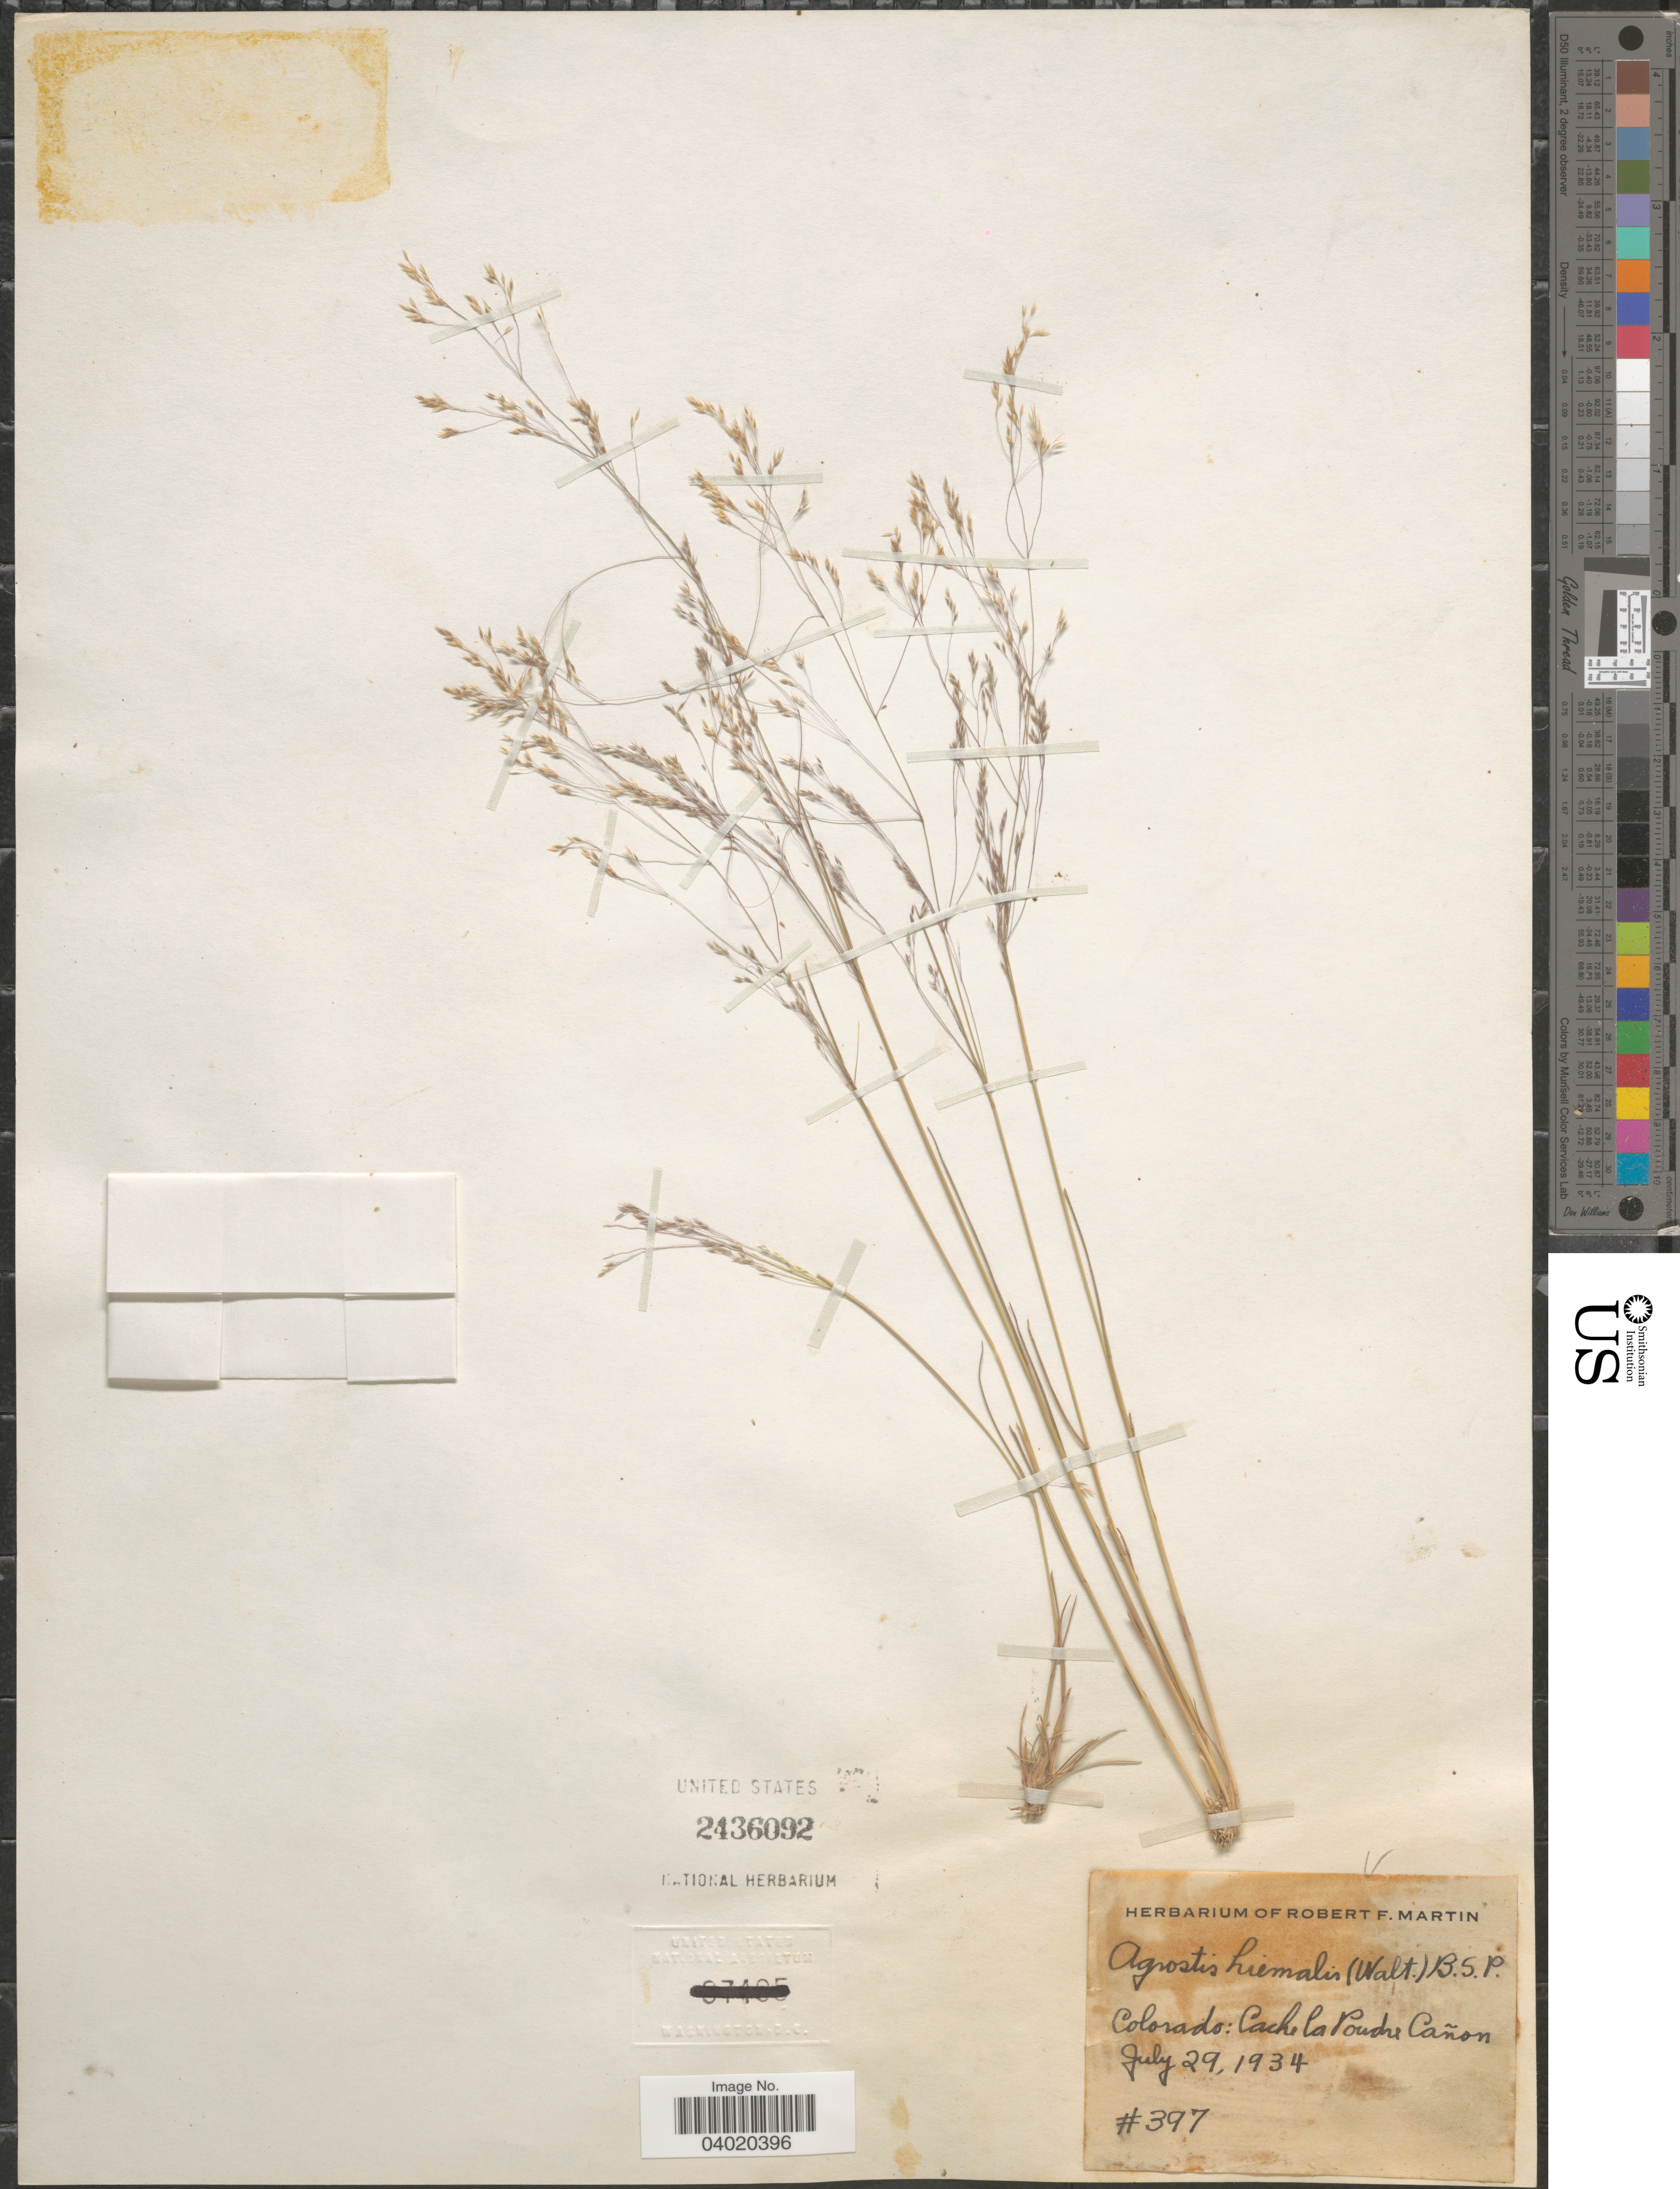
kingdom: Plantae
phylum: Tracheophyta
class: Liliopsida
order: Poales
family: Poaceae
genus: Agrostis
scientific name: Agrostis hyemalis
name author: (Walter) Britton et al.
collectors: Ex herb. Robert F. Martin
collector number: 397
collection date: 1934-07-29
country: United States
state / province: Colorado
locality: Cache la Pondre Cañon.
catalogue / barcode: US 2436092